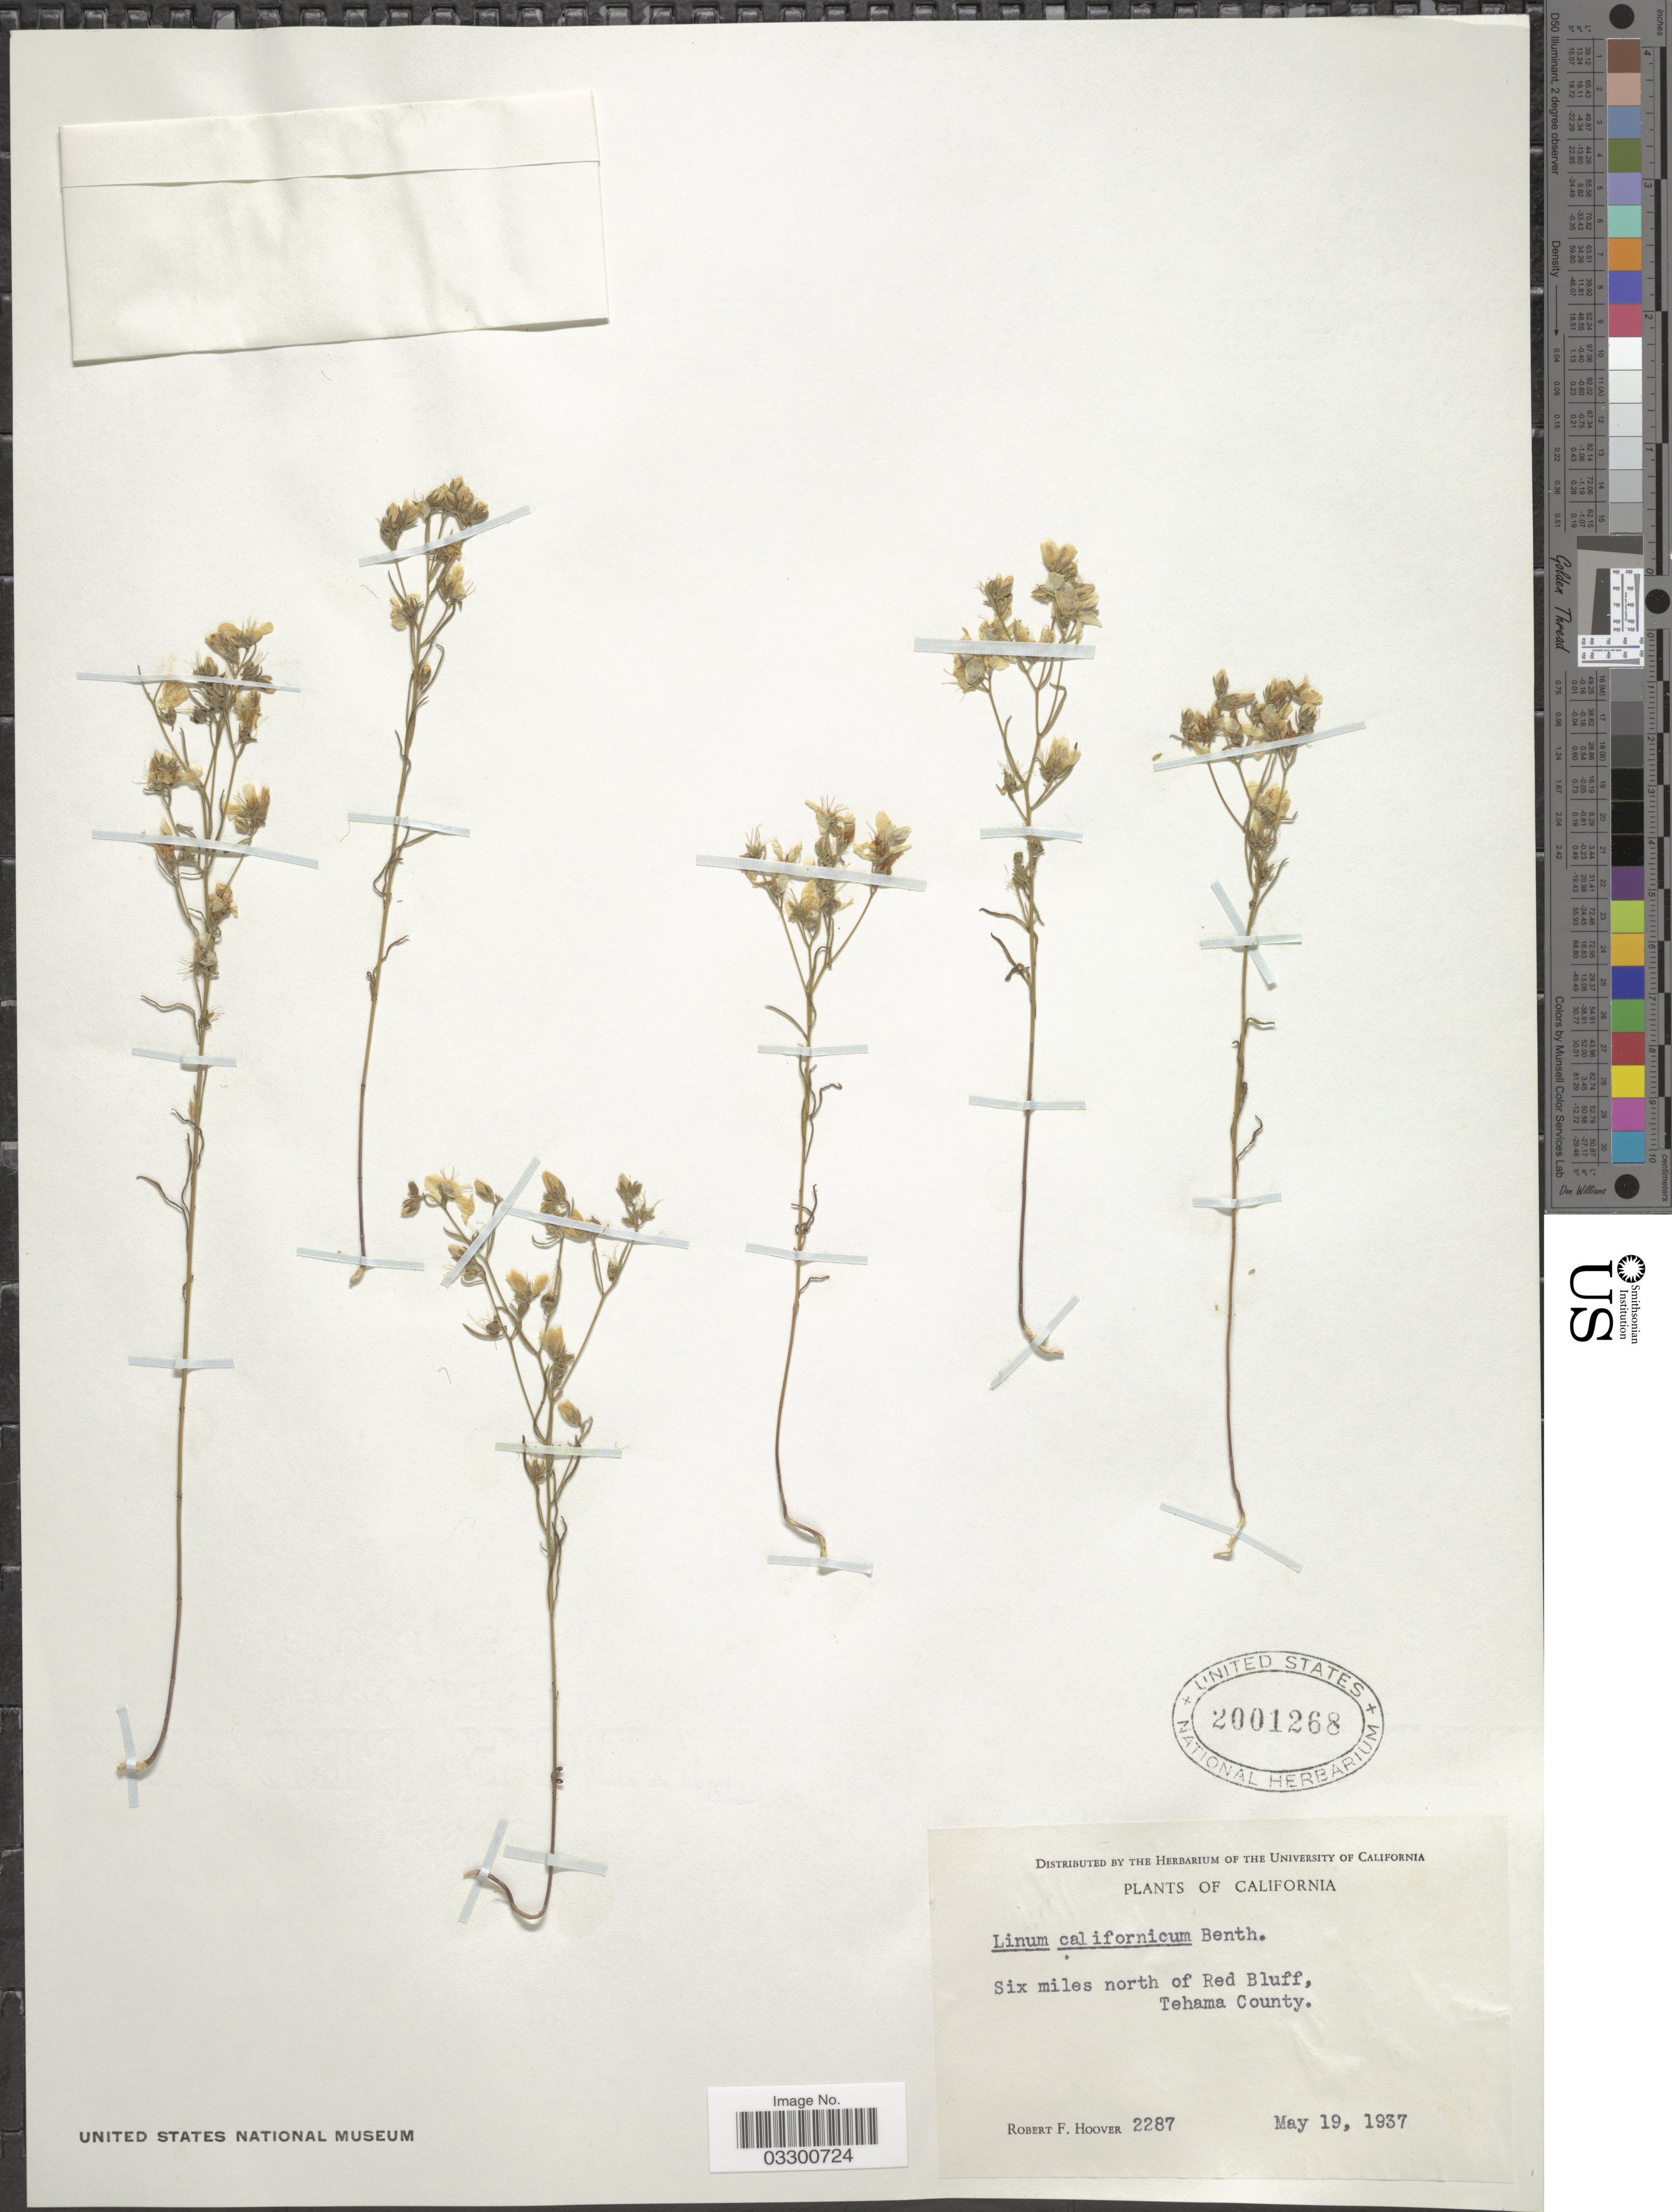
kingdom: Plantae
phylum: Tracheophyta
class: Magnoliopsida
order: Malpighiales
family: Linaceae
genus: Hesperolinon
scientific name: Hesperolinon californicum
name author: (Benth.) Small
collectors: R. F. Hoover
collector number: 2287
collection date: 1937-05-19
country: United States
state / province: California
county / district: Tehama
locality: Six miles north of Red Bluff, Tehama County.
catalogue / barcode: US 2001268